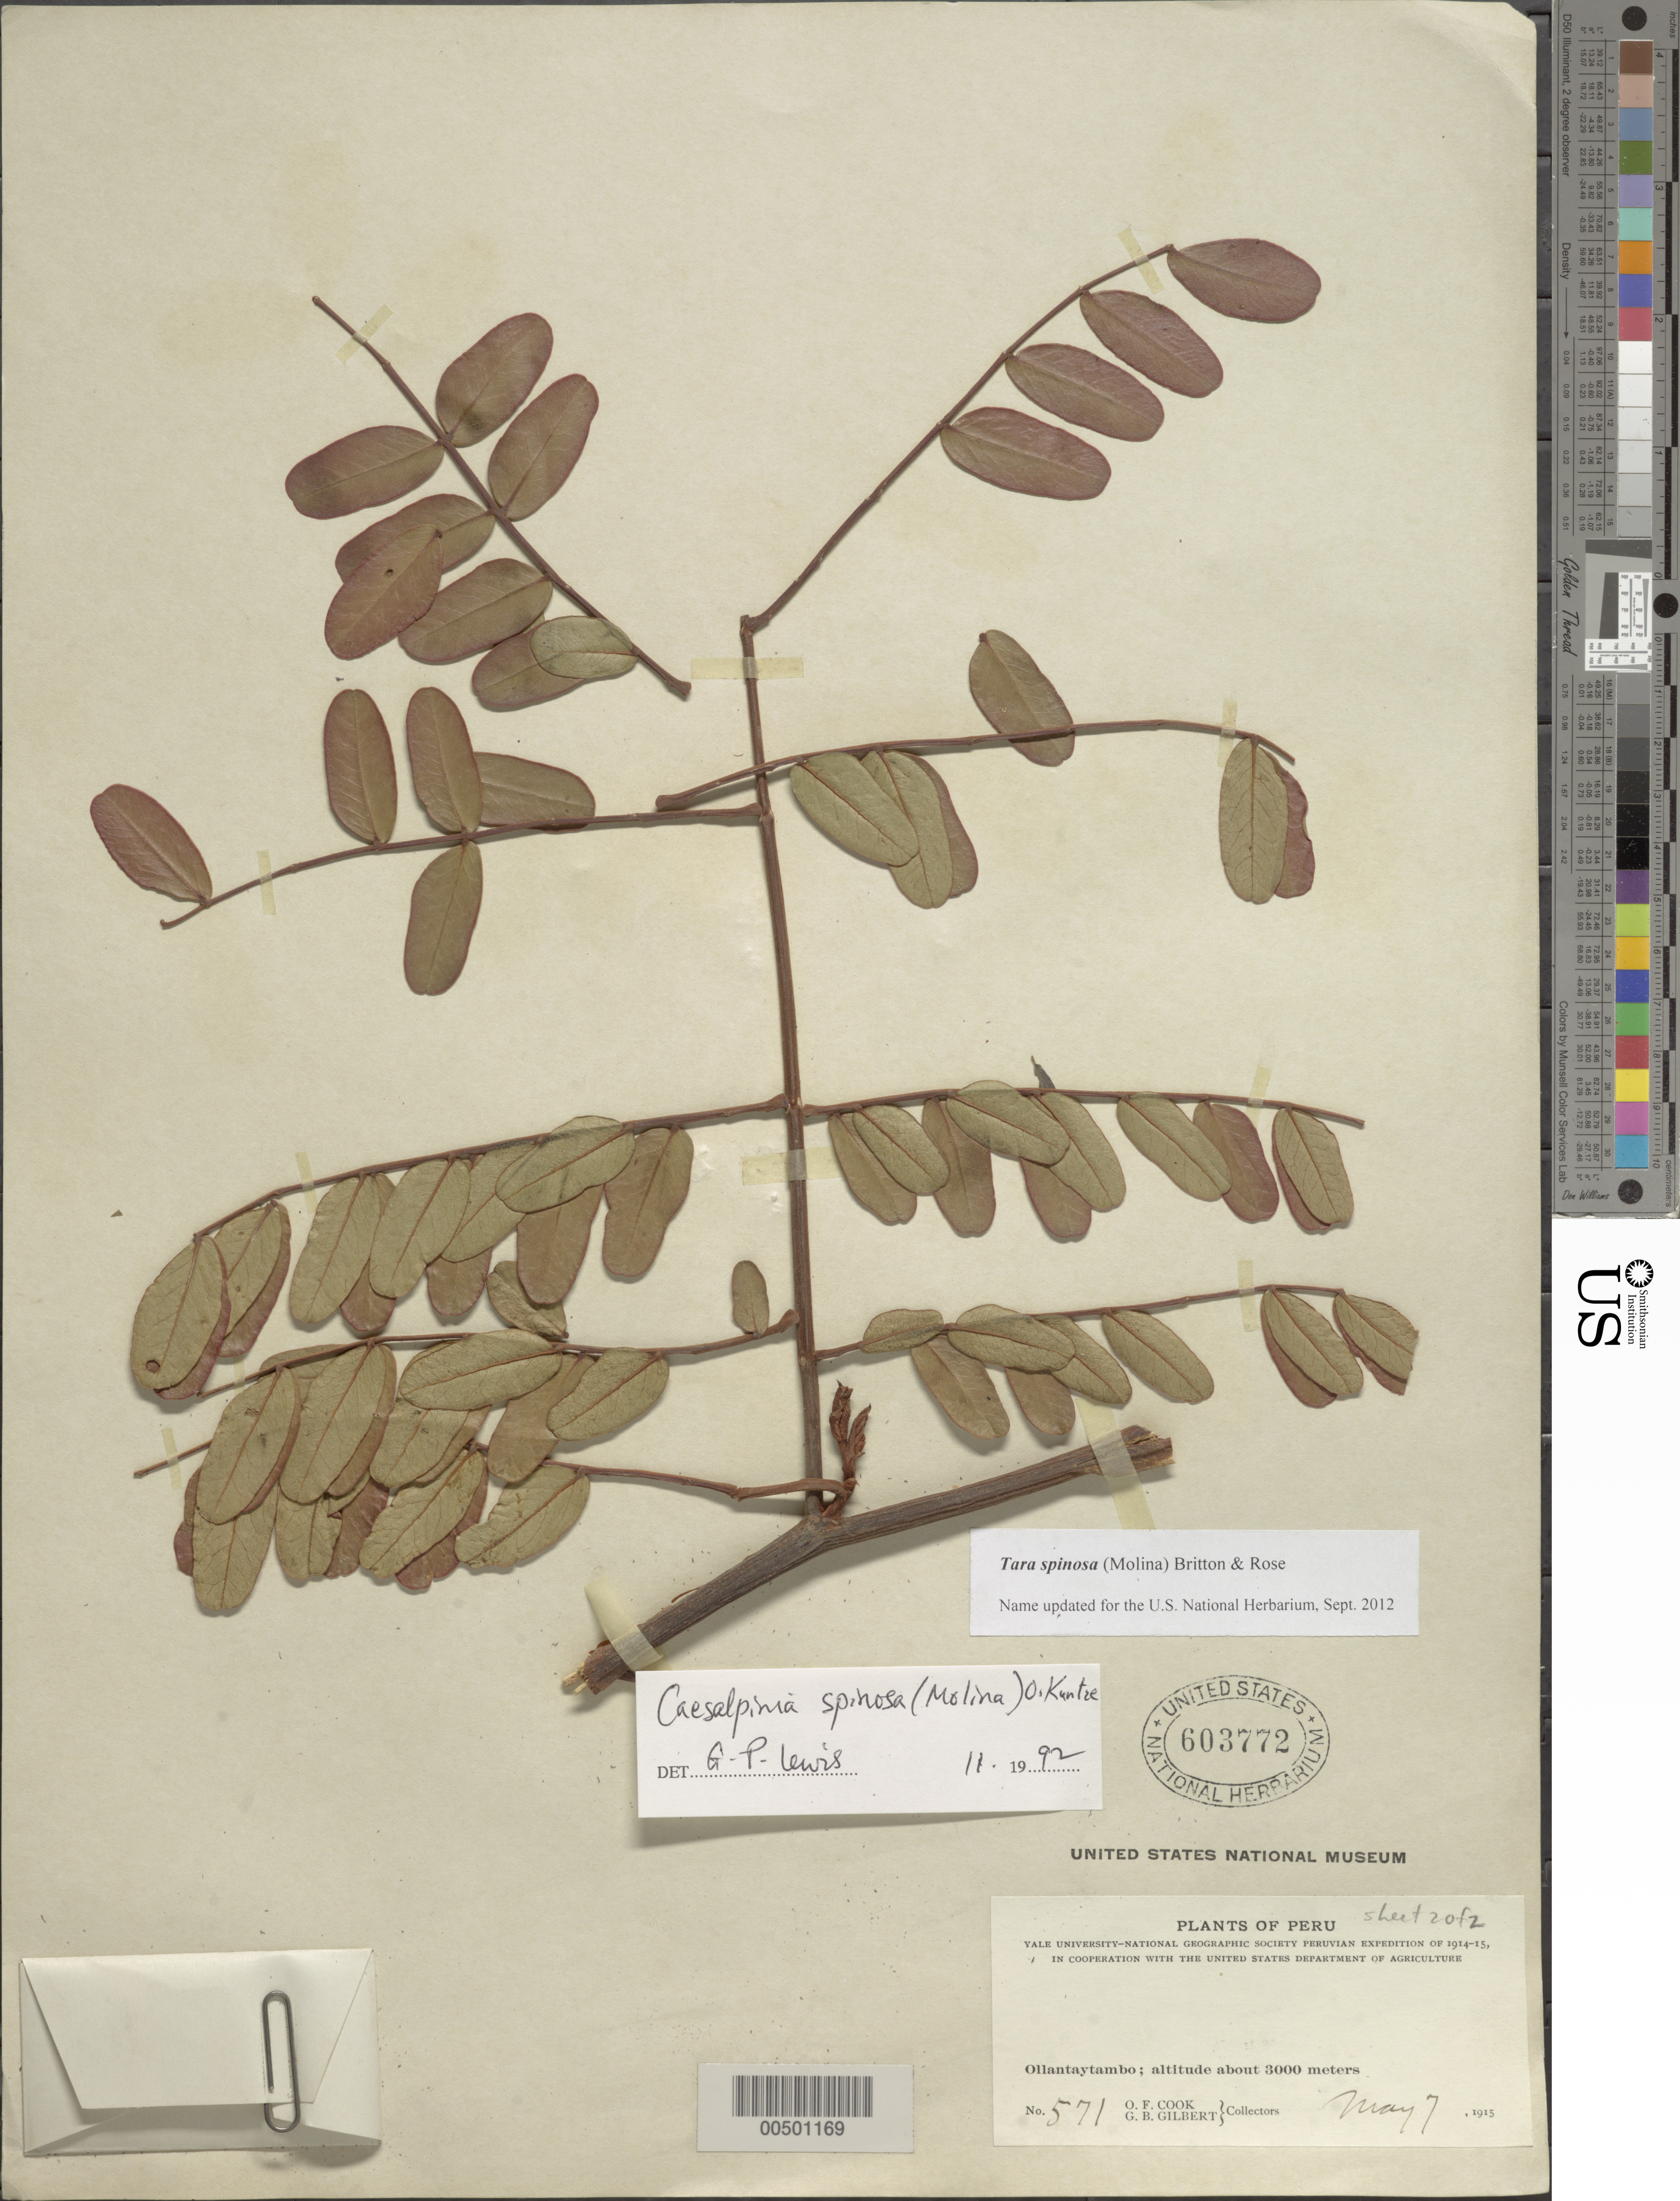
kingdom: Plantae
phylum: Tracheophyta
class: Magnoliopsida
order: Fabales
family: Fabaceae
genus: Tara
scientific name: Tara spinosa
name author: (Molina) Britton & Rose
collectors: O. F. Cook & G. B. Gilbert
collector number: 571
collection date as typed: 07 May 1915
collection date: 1915-05-07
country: Peru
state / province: Cusco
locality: Ollantaytambo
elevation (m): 3000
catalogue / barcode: US 603772